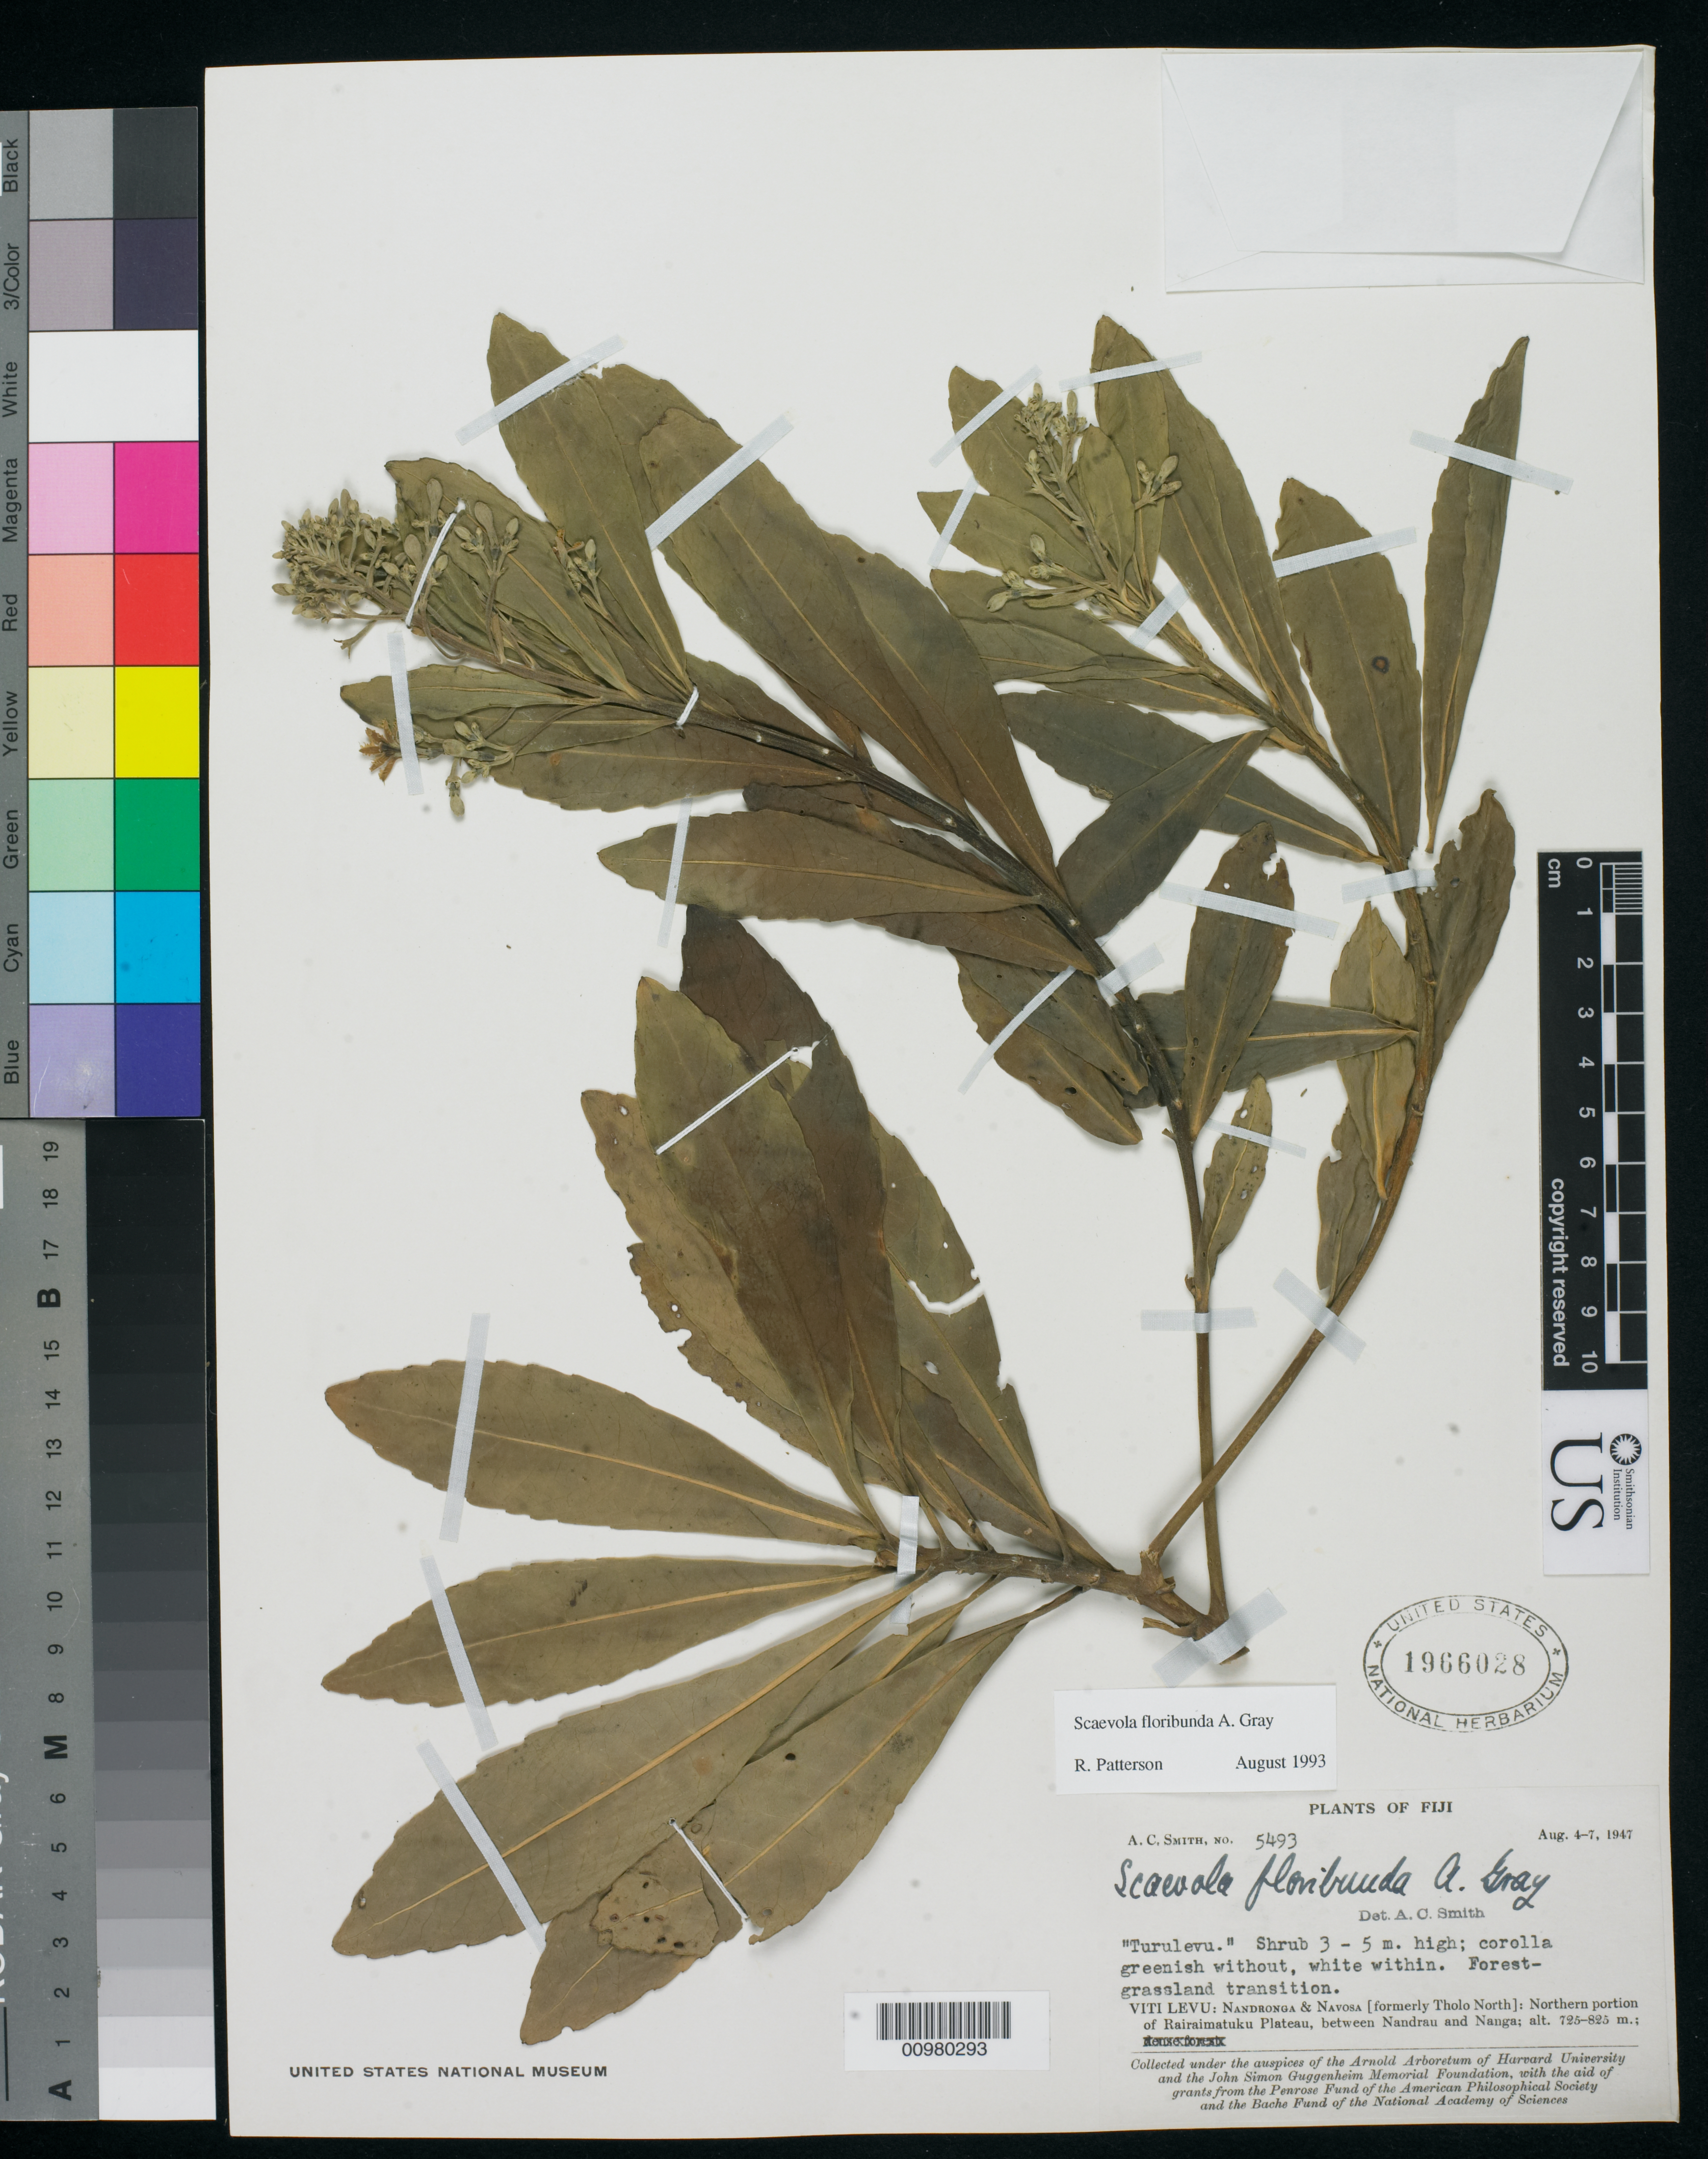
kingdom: Plantae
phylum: Tracheophyta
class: Magnoliopsida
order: Asterales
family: Goodeniaceae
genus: Scaevola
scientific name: Scaevola floribunda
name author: A. Gray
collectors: C. A. Smith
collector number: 5493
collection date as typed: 04 Aug 1947 to 07 Aug 1947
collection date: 1947-08-04/1947-08-07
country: Fiji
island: Viti Levu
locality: Viti Levu: Nandronga and Navosa (formerly Tholo North): northern portion of Rairaimatuku Plateau, between Nandrau and Nanga.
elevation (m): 725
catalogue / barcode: US 1966028